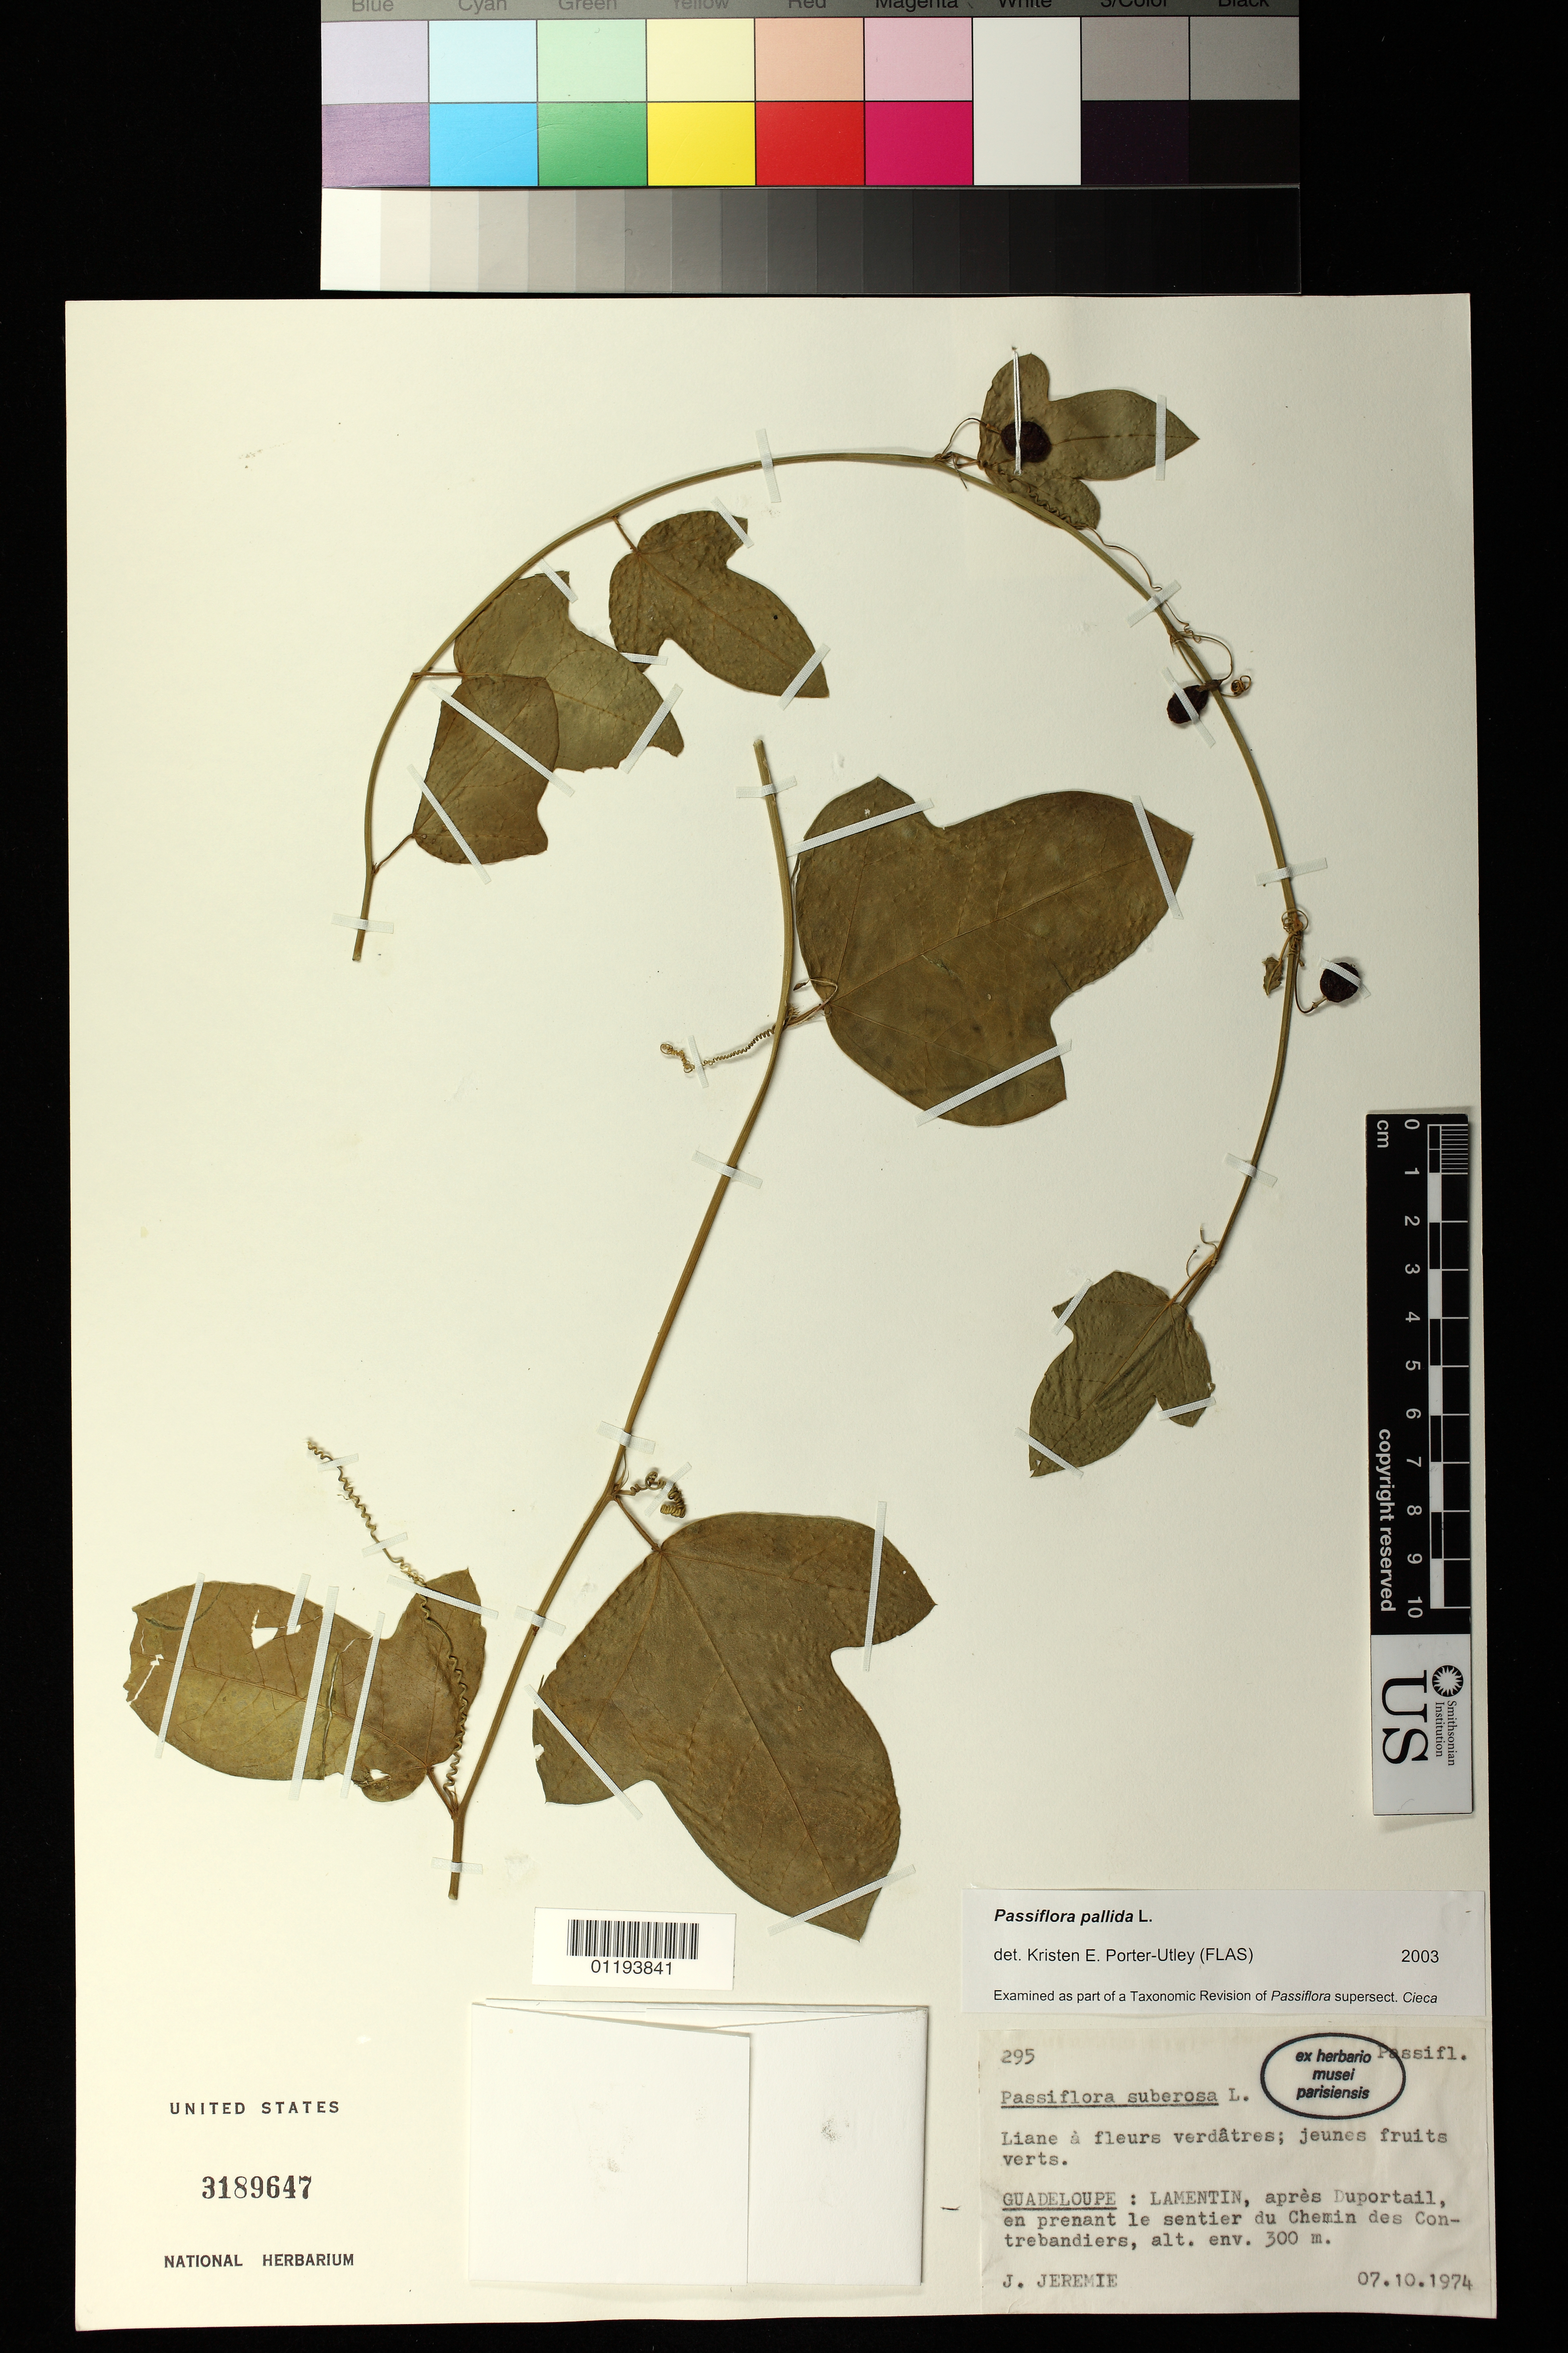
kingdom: Plantae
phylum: Tracheophyta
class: Magnoliopsida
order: Malpighiales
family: Passifloraceae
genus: Passiflora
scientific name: Passiflora pallida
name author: L.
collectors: J. Jérémie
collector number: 295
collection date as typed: Oct 7 1974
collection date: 1974-10-07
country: Guadeloupe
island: Basse Terre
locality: Lamentin: après Duportail, en prenant le sentier du Chemin des Contrebandiers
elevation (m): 300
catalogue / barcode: US 3189647